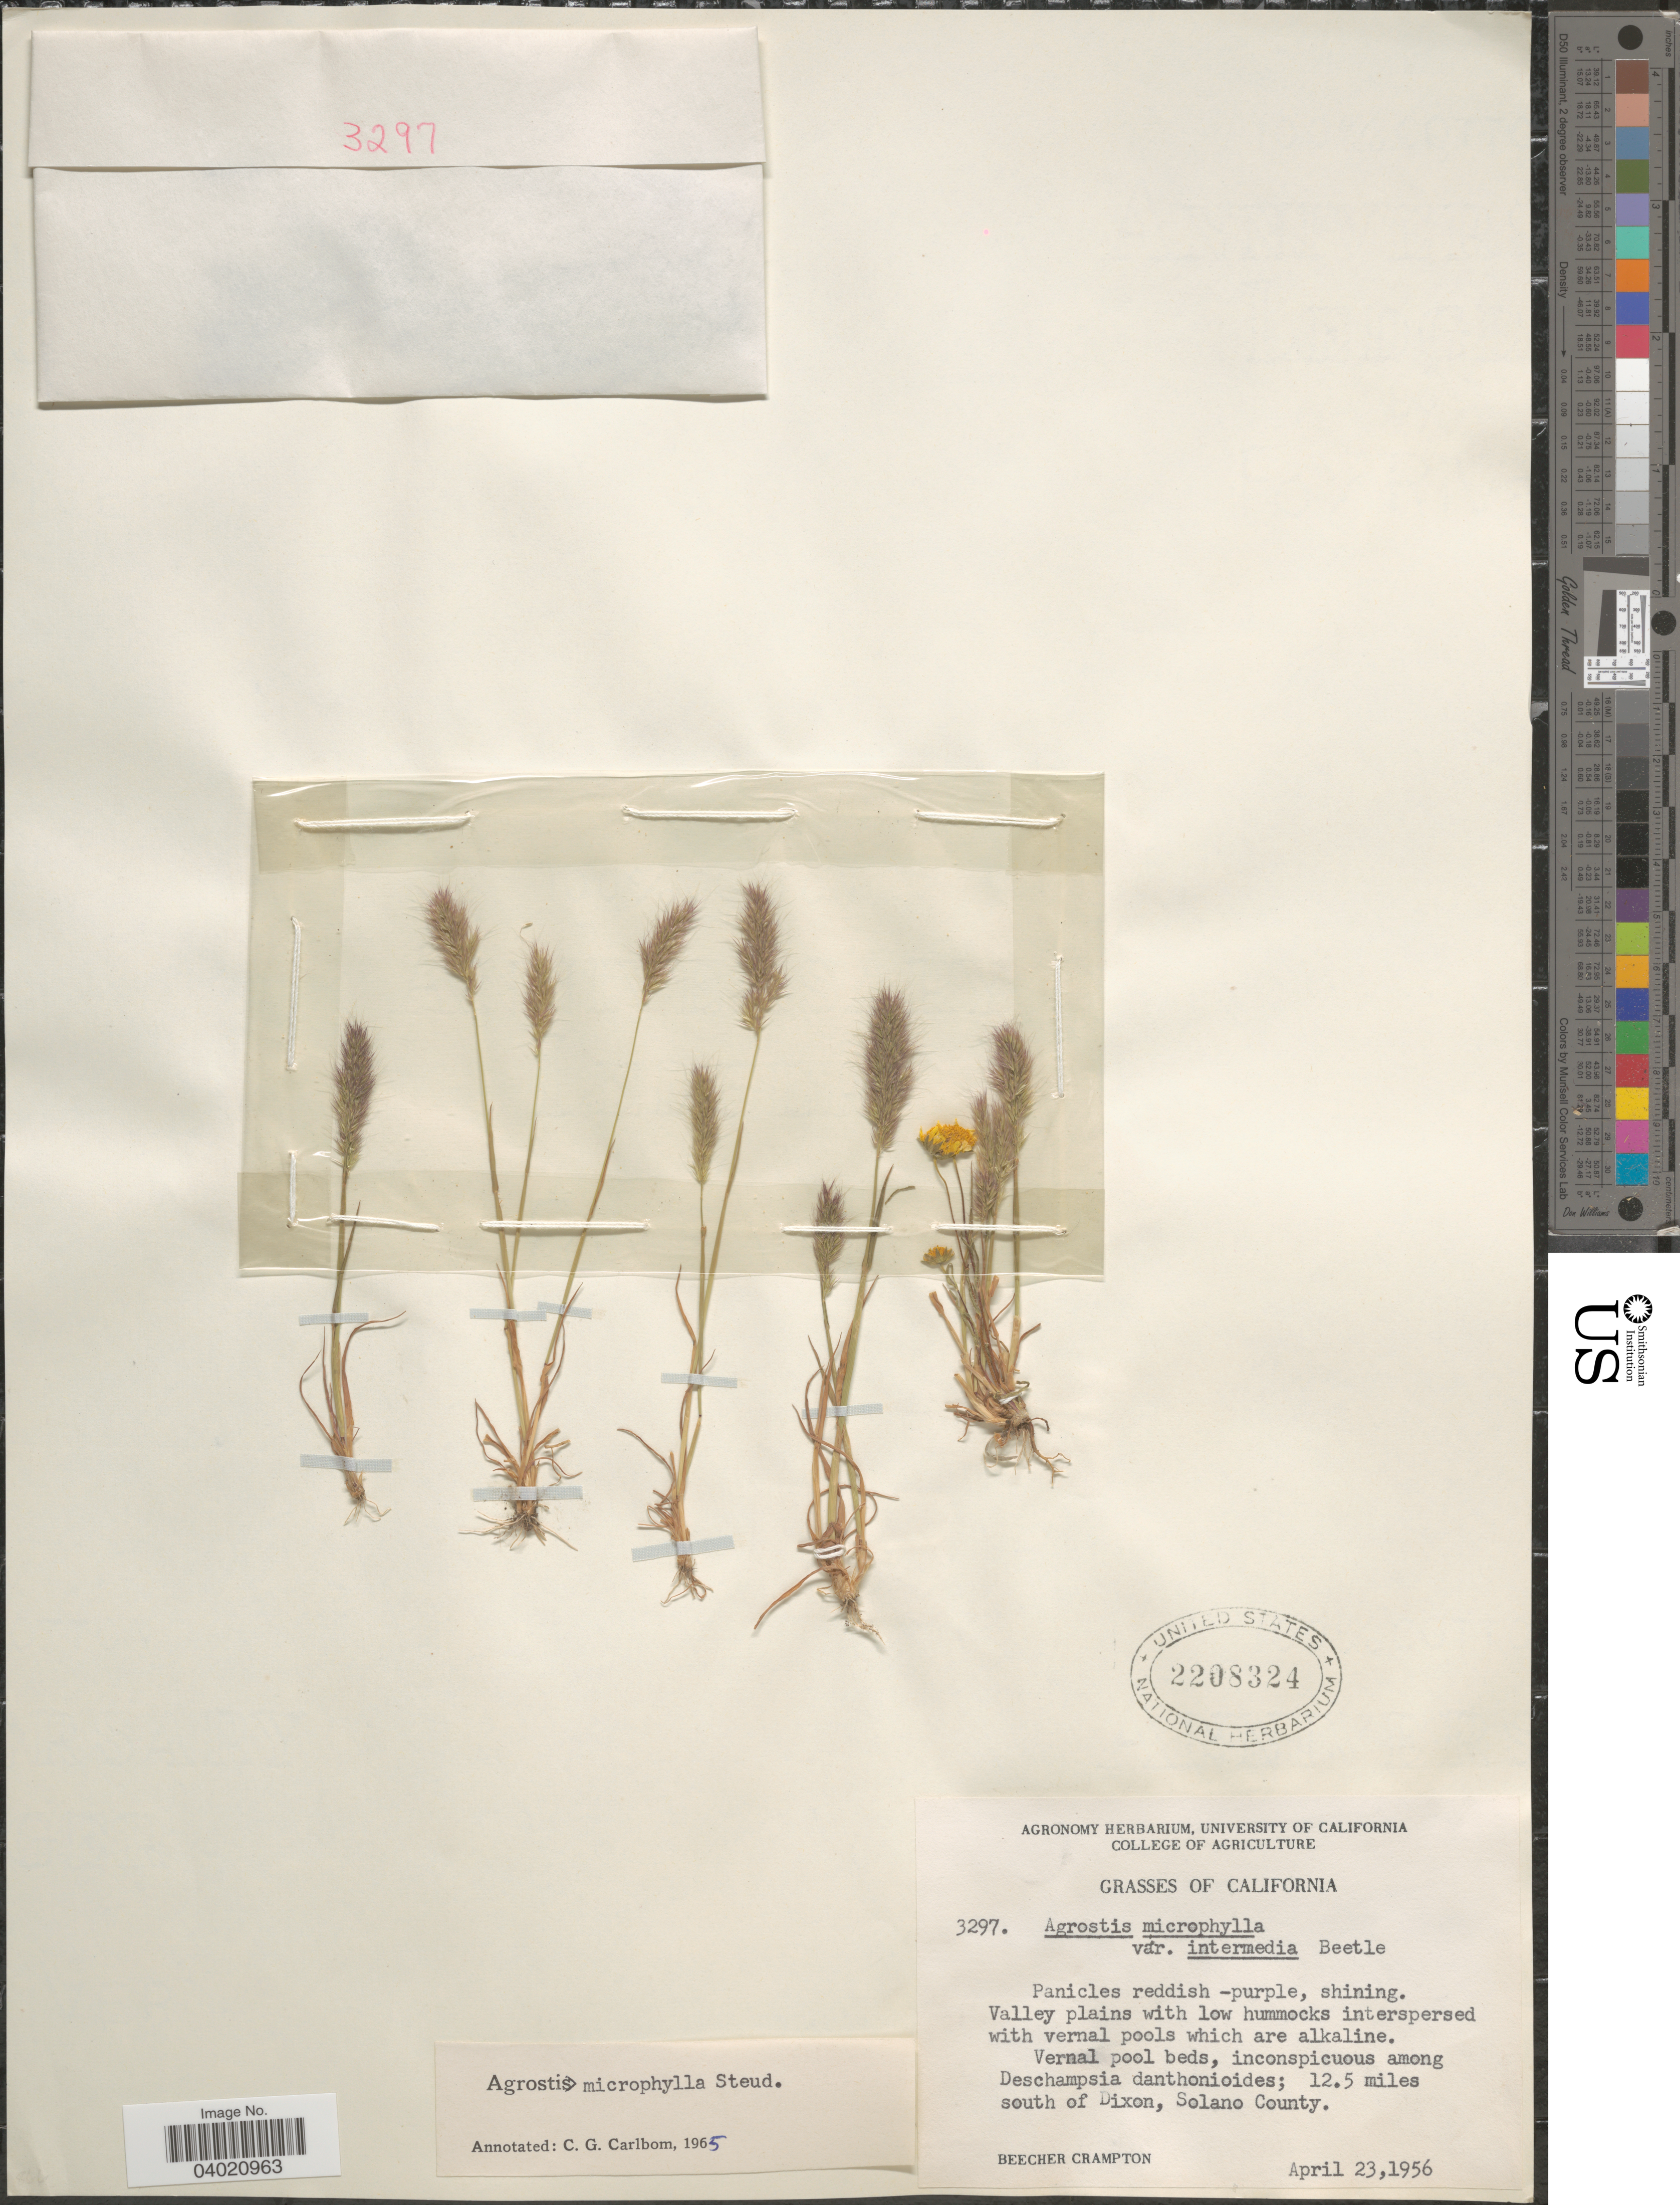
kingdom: Plantae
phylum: Tracheophyta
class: Liliopsida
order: Poales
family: Poaceae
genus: Agrostis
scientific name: Agrostis microphylla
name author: Steud.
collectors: B. Crampton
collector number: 3297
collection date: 1956-04-23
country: United States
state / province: California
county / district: Solano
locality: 12.5 miles south of Dixon, Solano County.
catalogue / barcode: US 2208324